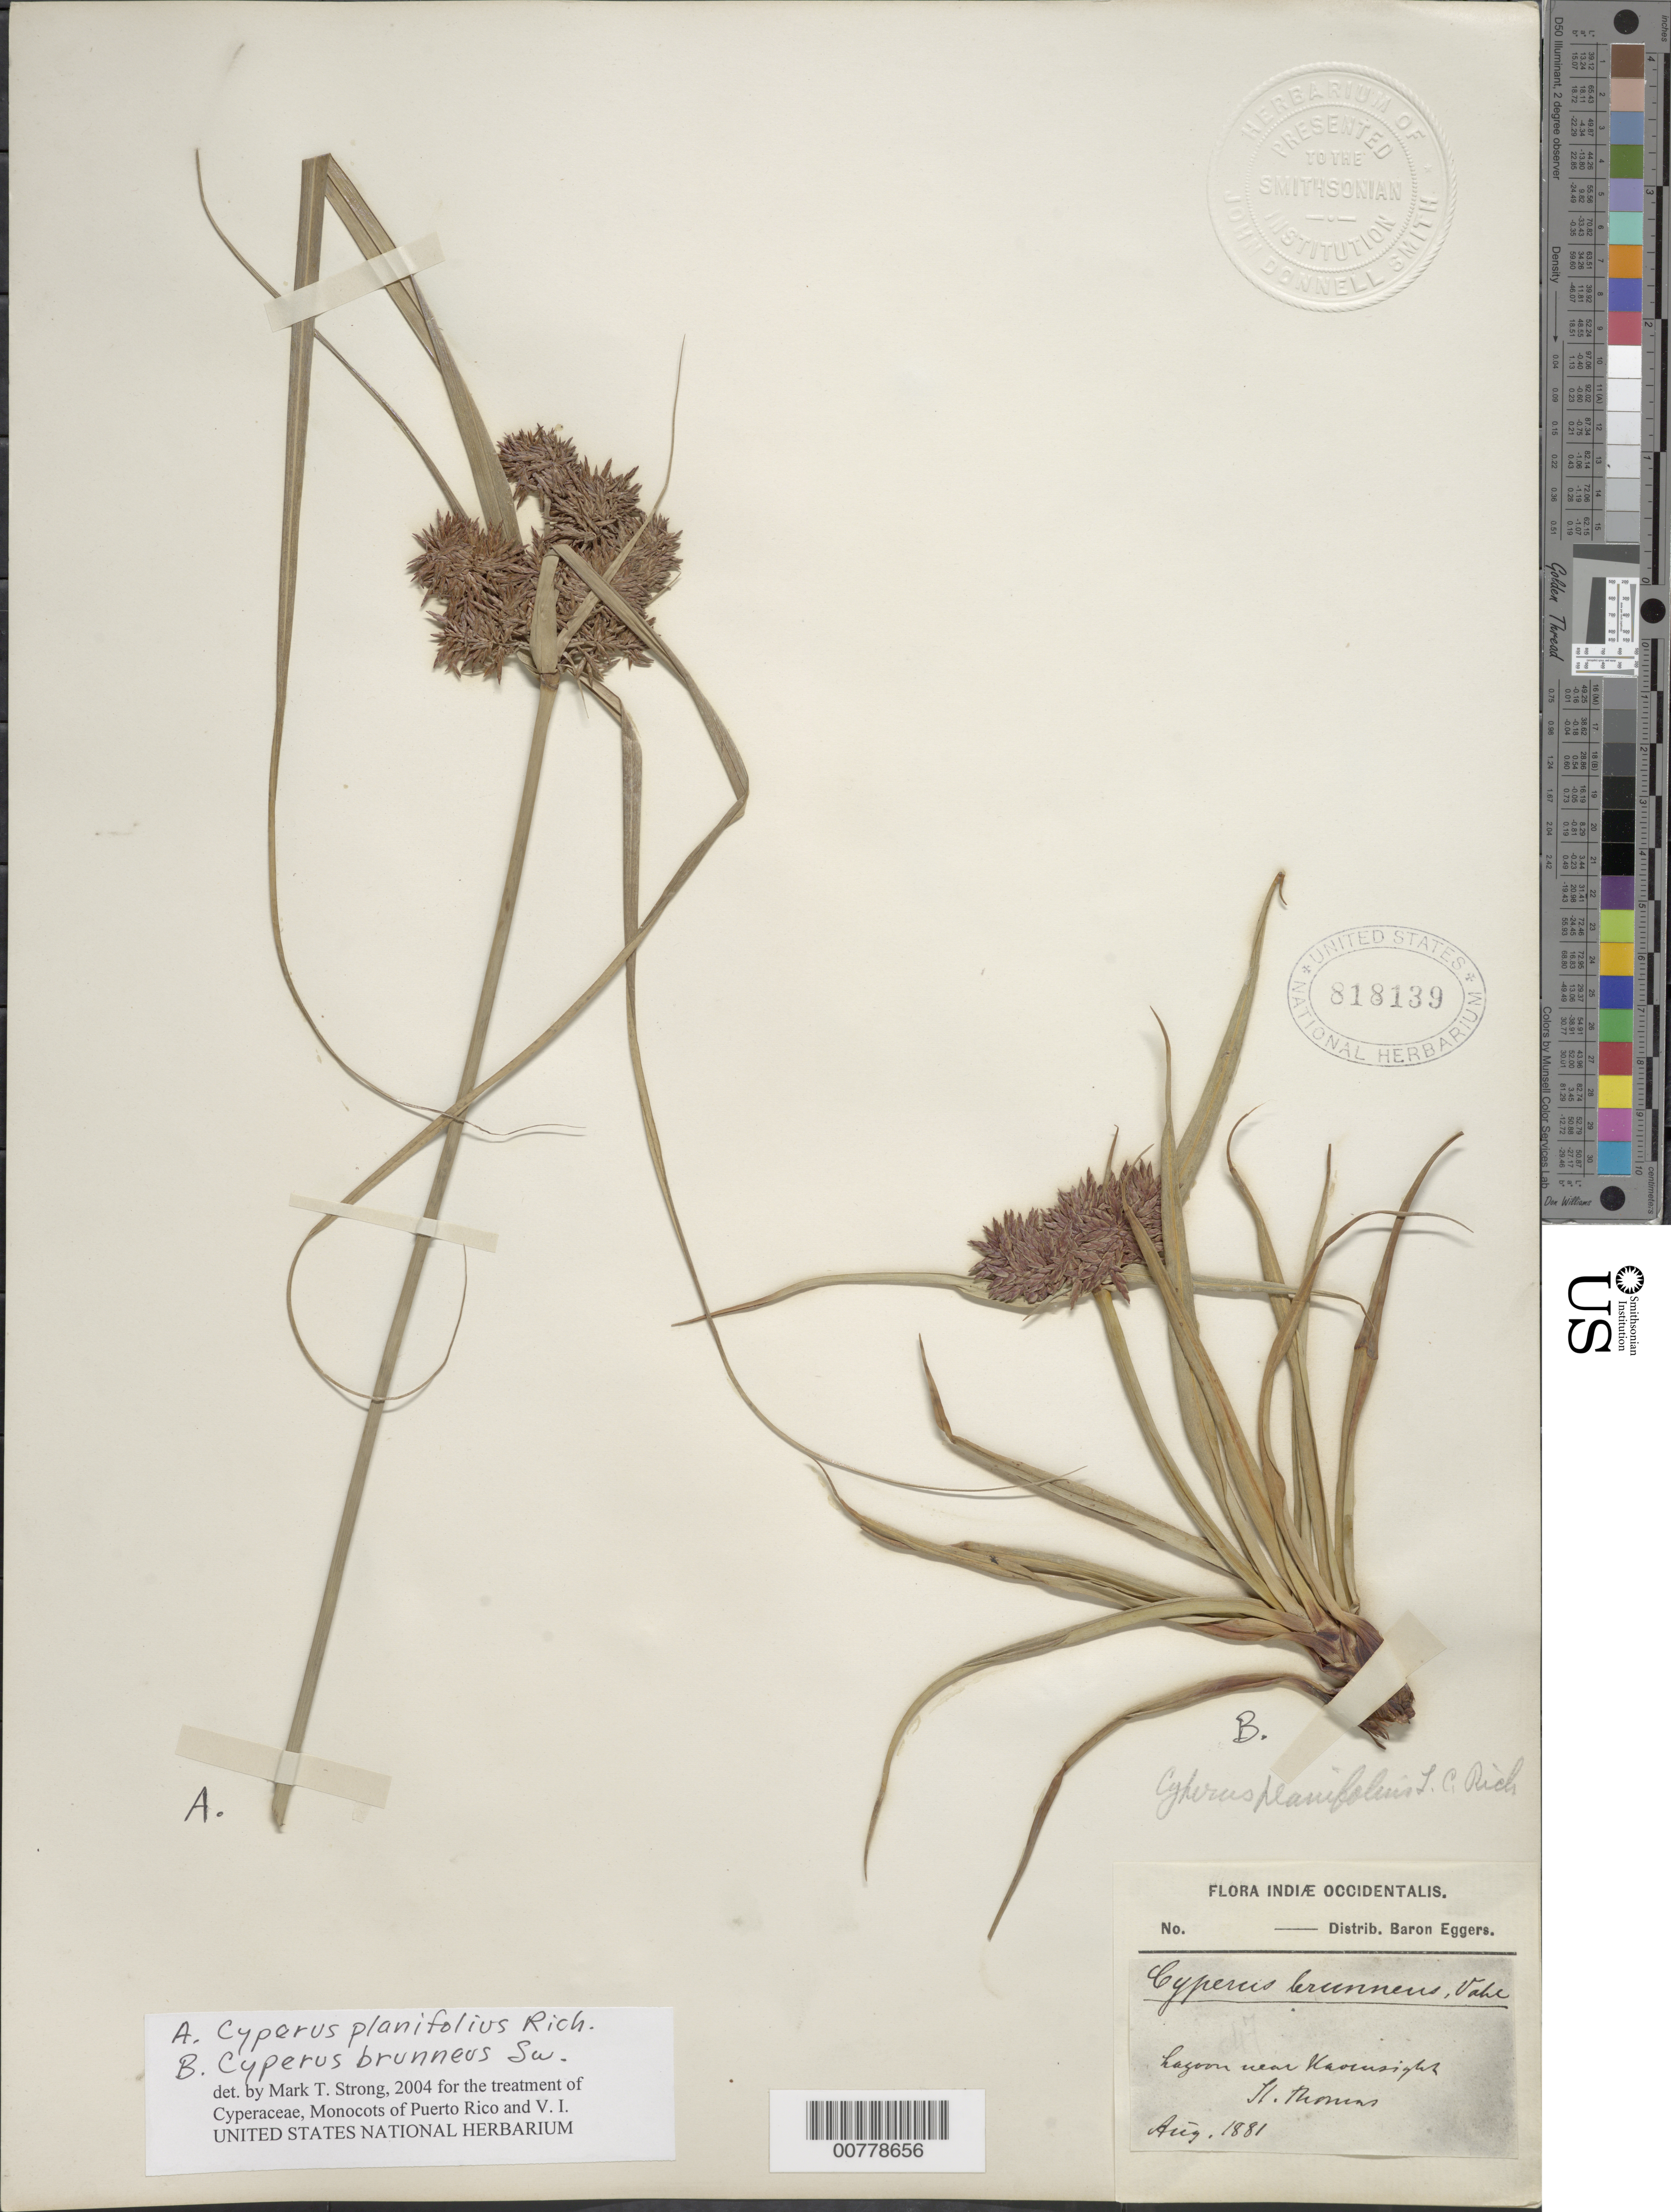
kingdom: Plantae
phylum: Tracheophyta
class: Liliopsida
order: Poales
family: Cyperaceae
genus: Cyperus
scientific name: Cyperus planifolius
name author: Rich.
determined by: Strong, M. T., (US), Smithsonian Institution - National Museum of Natural History (UNITED STATES)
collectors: H. F. A. von Eggers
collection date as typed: Aug 1881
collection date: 1881-08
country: U.S. Virgin Islands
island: St. Thomas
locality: Near Kaornsight.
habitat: Lagoon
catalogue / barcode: US 818139